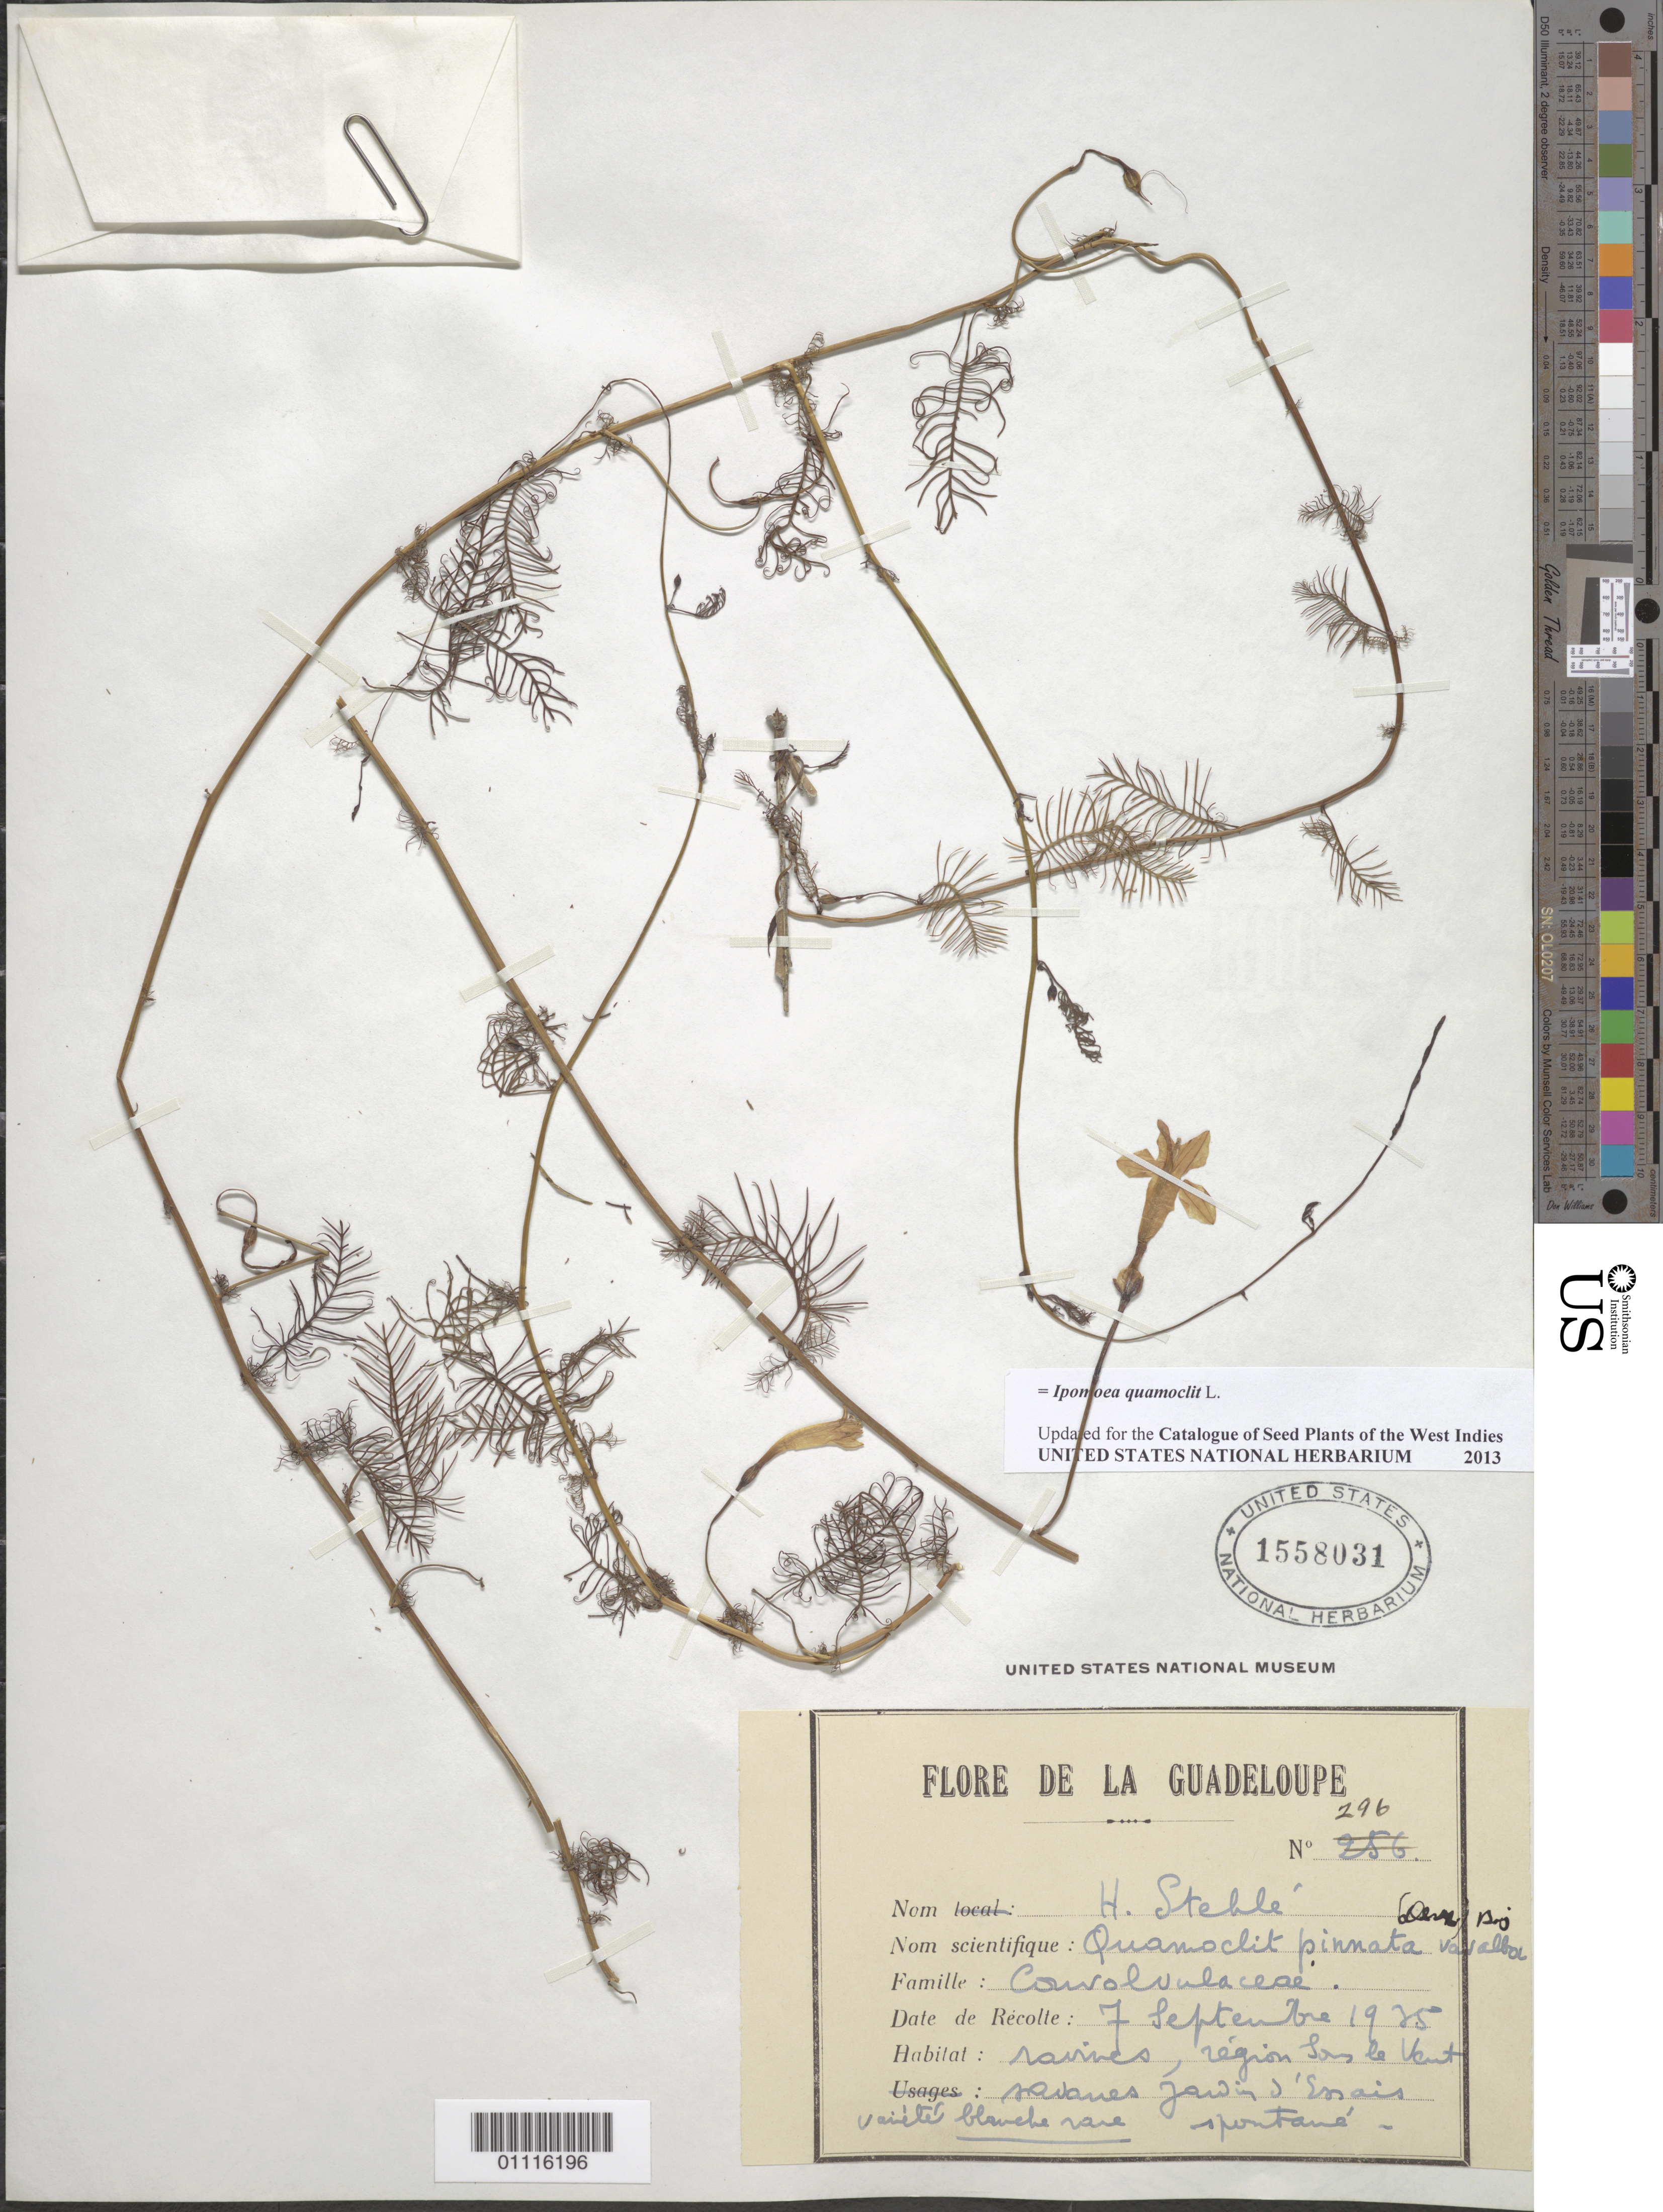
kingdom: Plantae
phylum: Tracheophyta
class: Magnoliopsida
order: Solanales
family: Convolvulaceae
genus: Ipomoea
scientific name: Ipomoea quamoclit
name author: L.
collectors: H. Stehlé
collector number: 296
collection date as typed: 07 Sep 1935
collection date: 1935-09-07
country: Guadeloupe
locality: Ravines, region Sans le Veut. Savanes jardin d'Enais.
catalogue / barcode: US 1558031